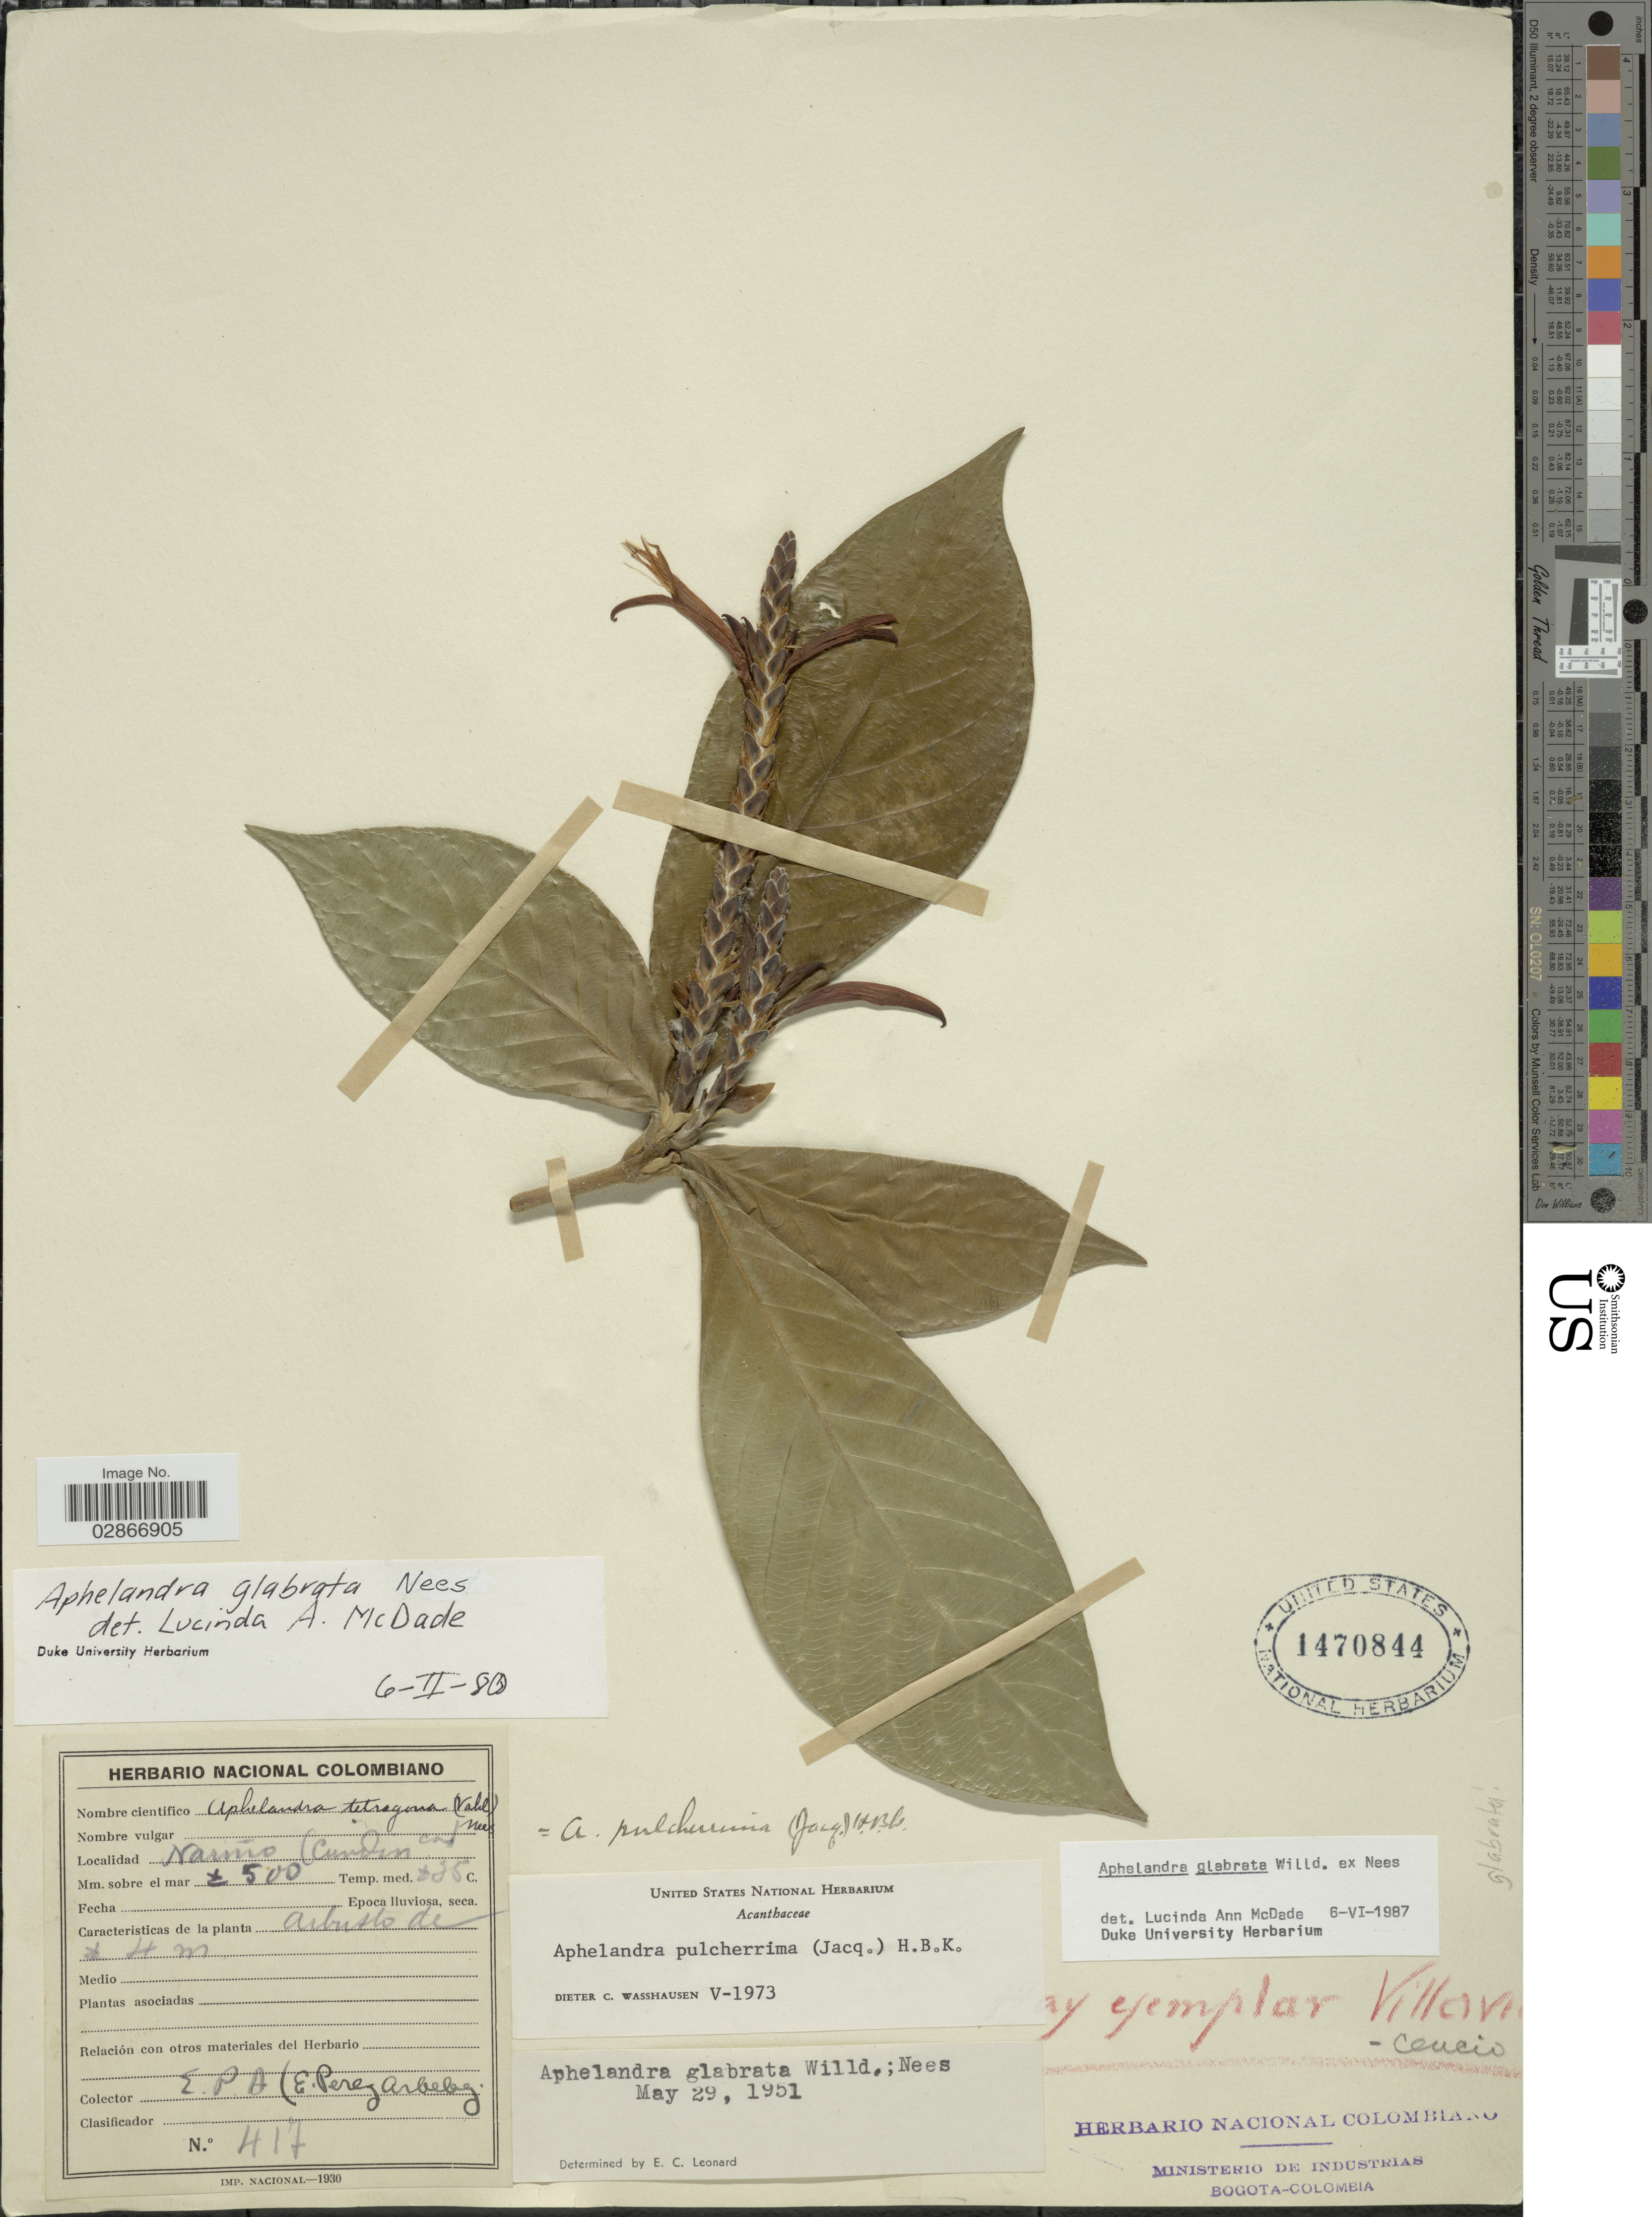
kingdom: Plantae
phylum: Tracheophyta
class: Magnoliopsida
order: Lamiales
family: Acanthaceae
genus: Aphelandra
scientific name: Aphelandra glabrata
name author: Willd. ex Nees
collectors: E. Pérez Arbeláez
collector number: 417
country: Colombia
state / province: Cundinamarca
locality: Nariño.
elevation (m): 500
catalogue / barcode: US 1470844